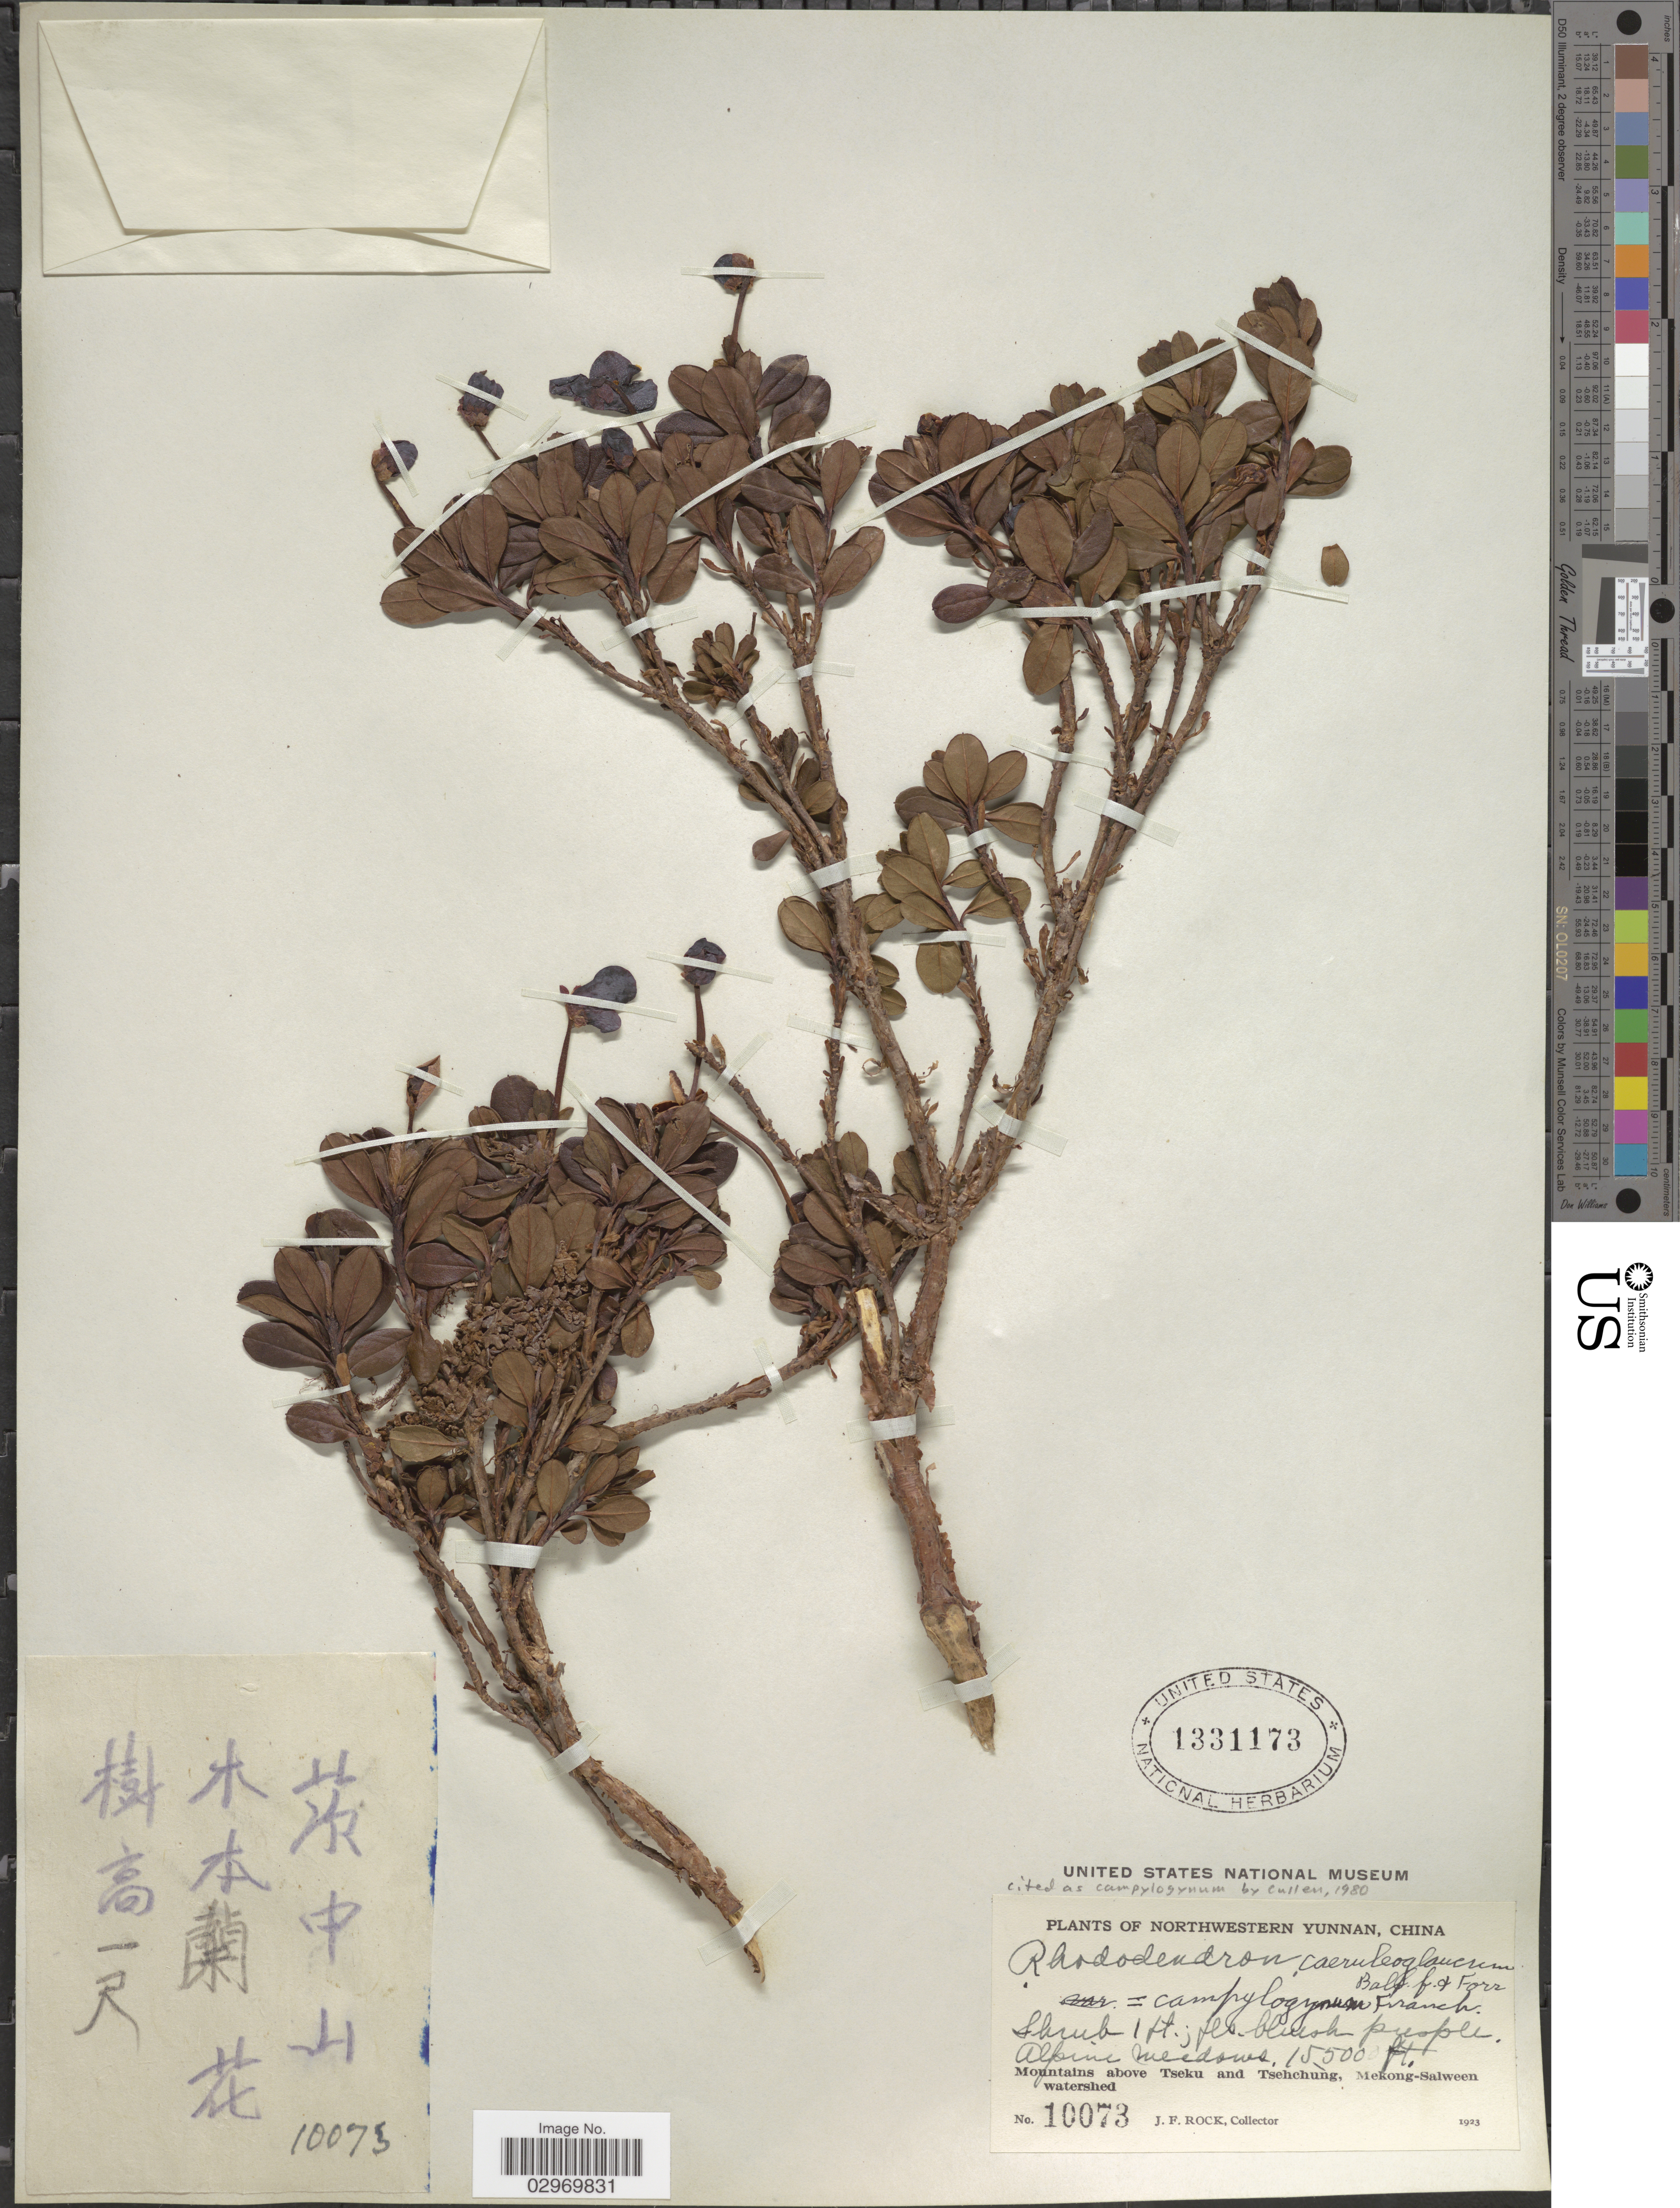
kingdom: Plantae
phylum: Tracheophyta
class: Magnoliopsida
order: Ericales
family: Ericaceae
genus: Rhododendron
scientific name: Rhododendron campylogynum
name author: Franch.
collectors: J. Rock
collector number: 10073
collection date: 1923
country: China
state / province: Yunnan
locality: Northwestern Yunnan, Mountains above Tseku and Tsehchung, Mekong-Salween watershed.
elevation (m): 4724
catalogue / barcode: US 1331173